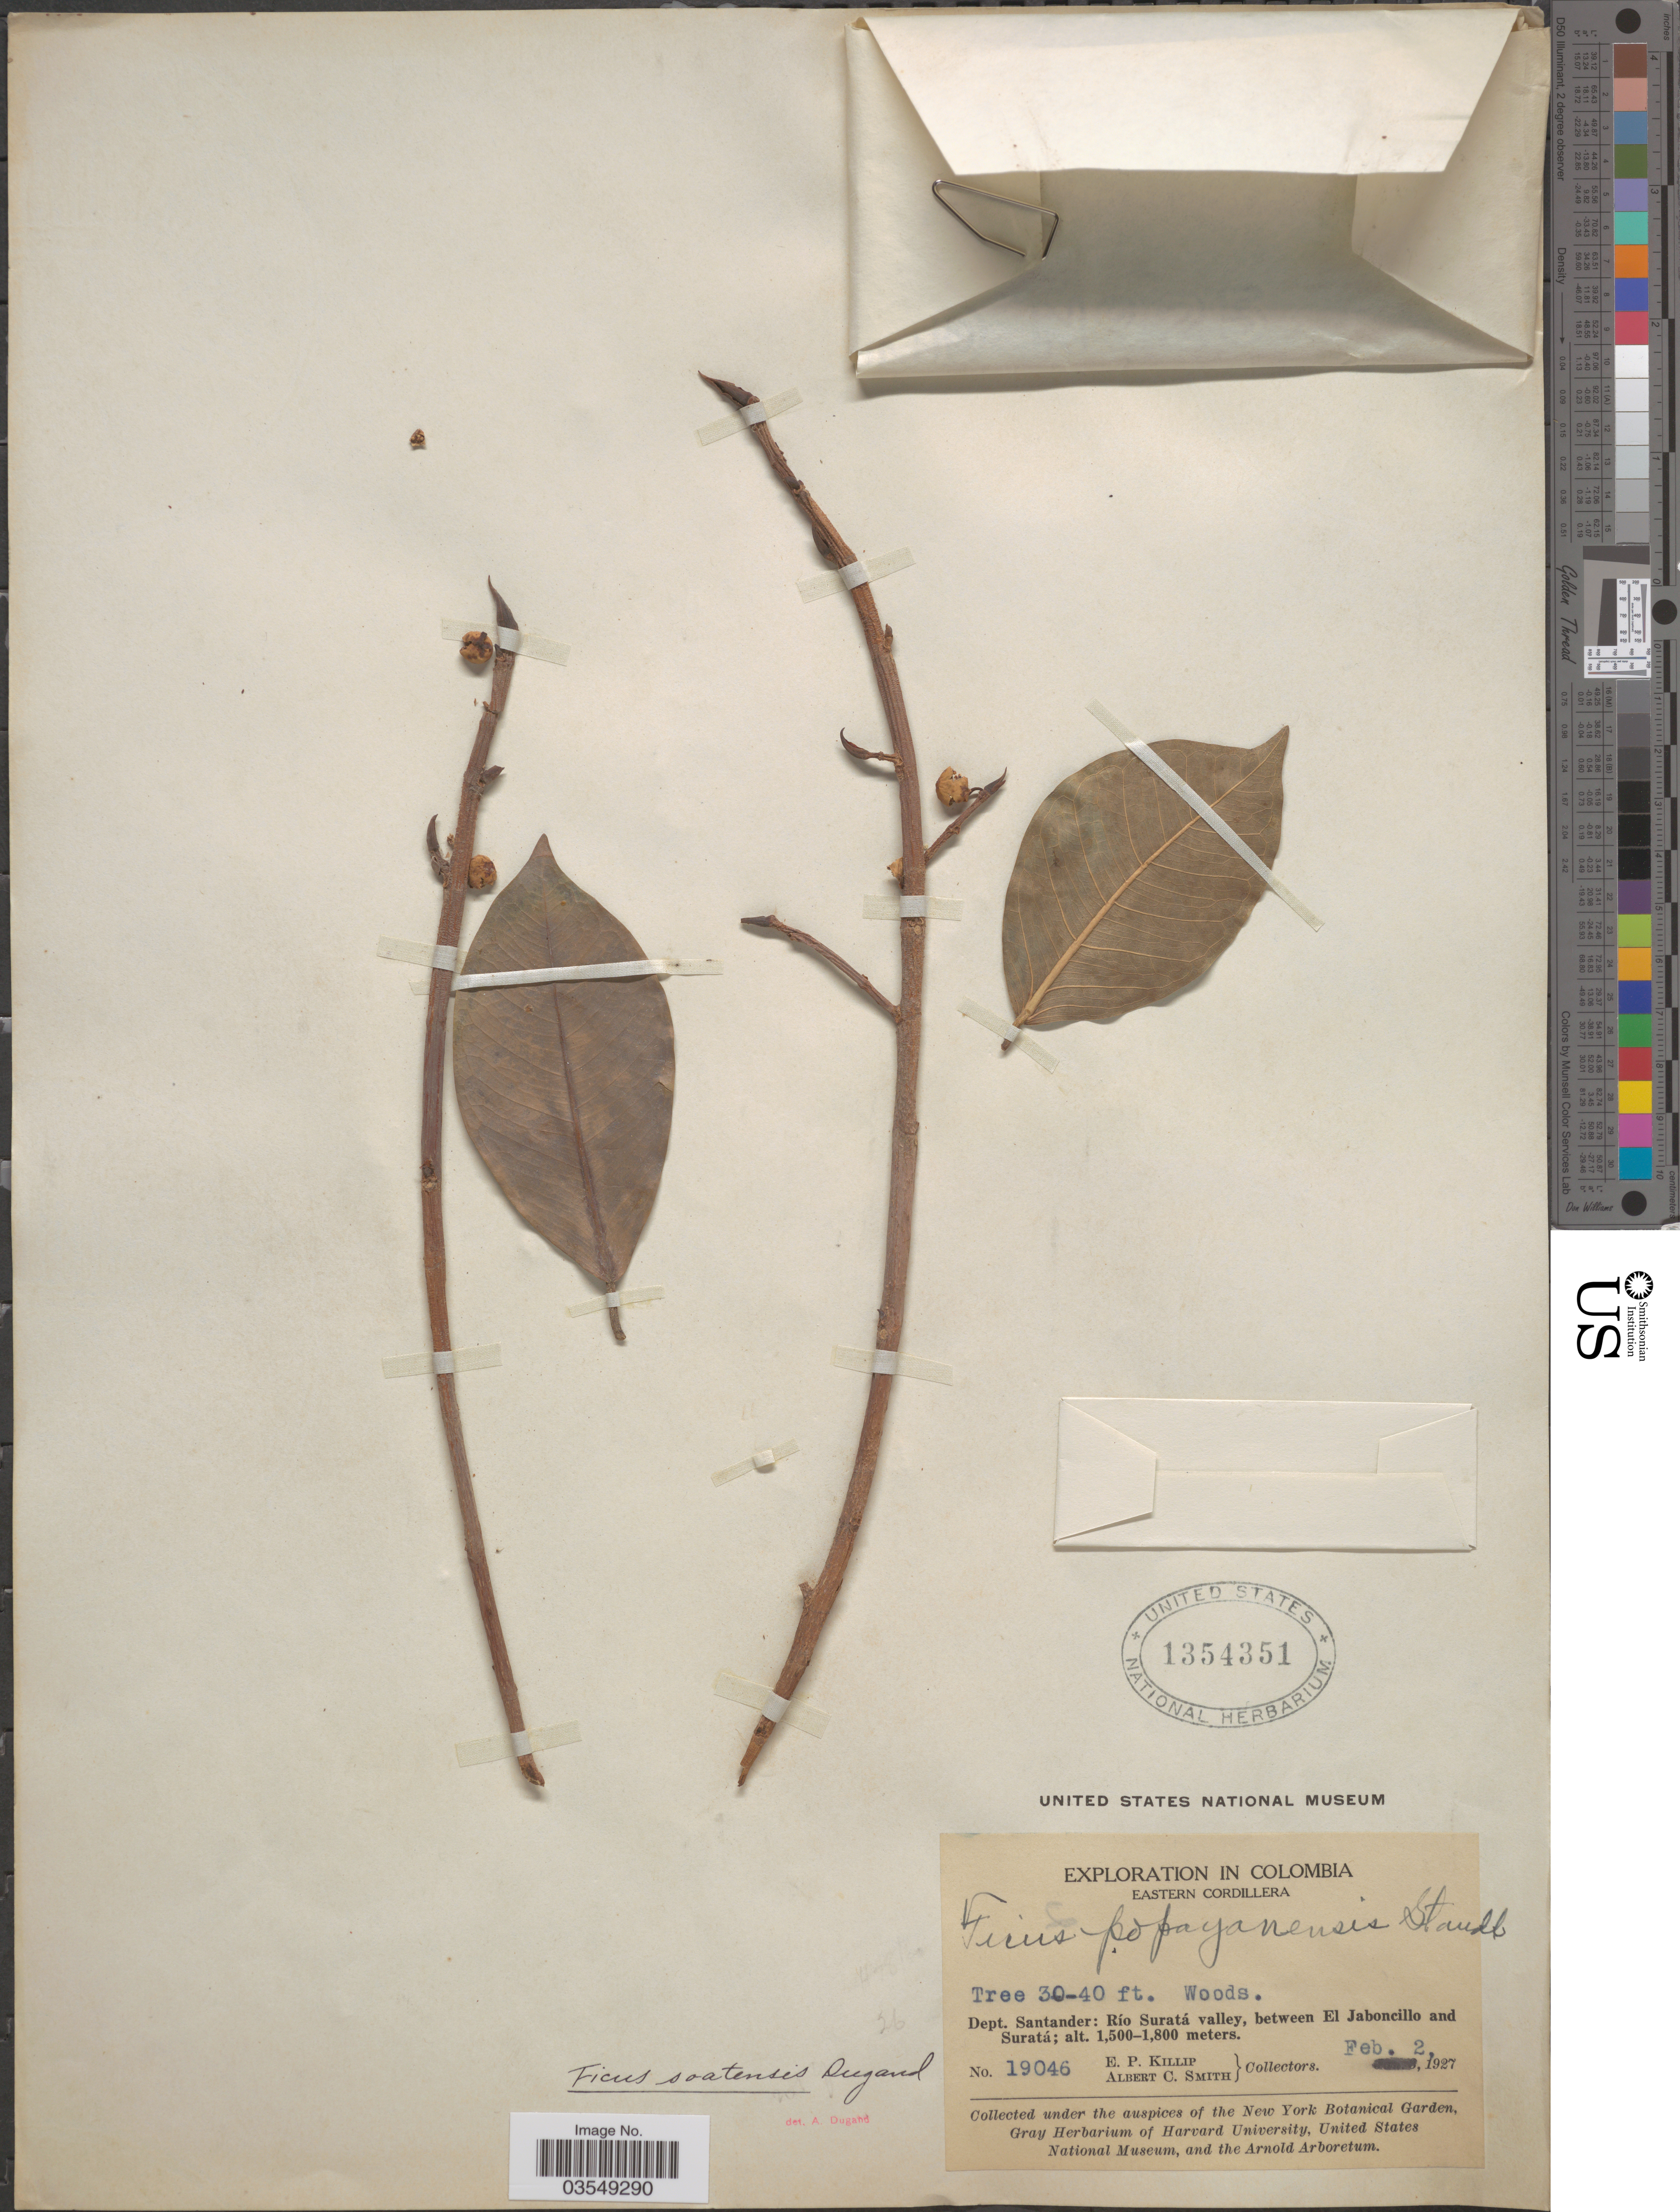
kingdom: Plantae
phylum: Tracheophyta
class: Magnoliopsida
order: Rosales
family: Moraceae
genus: Ficus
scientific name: Ficus soatensis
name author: Dugand G.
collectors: E. P. Killip & A. C. Smith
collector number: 19046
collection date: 1927-02-02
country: Colombia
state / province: Santander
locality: Eastern Cordillera. Dept. Santander: Río Suratá valley, between El Jaboncillo and Suratá.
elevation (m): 1500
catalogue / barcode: US 1354351